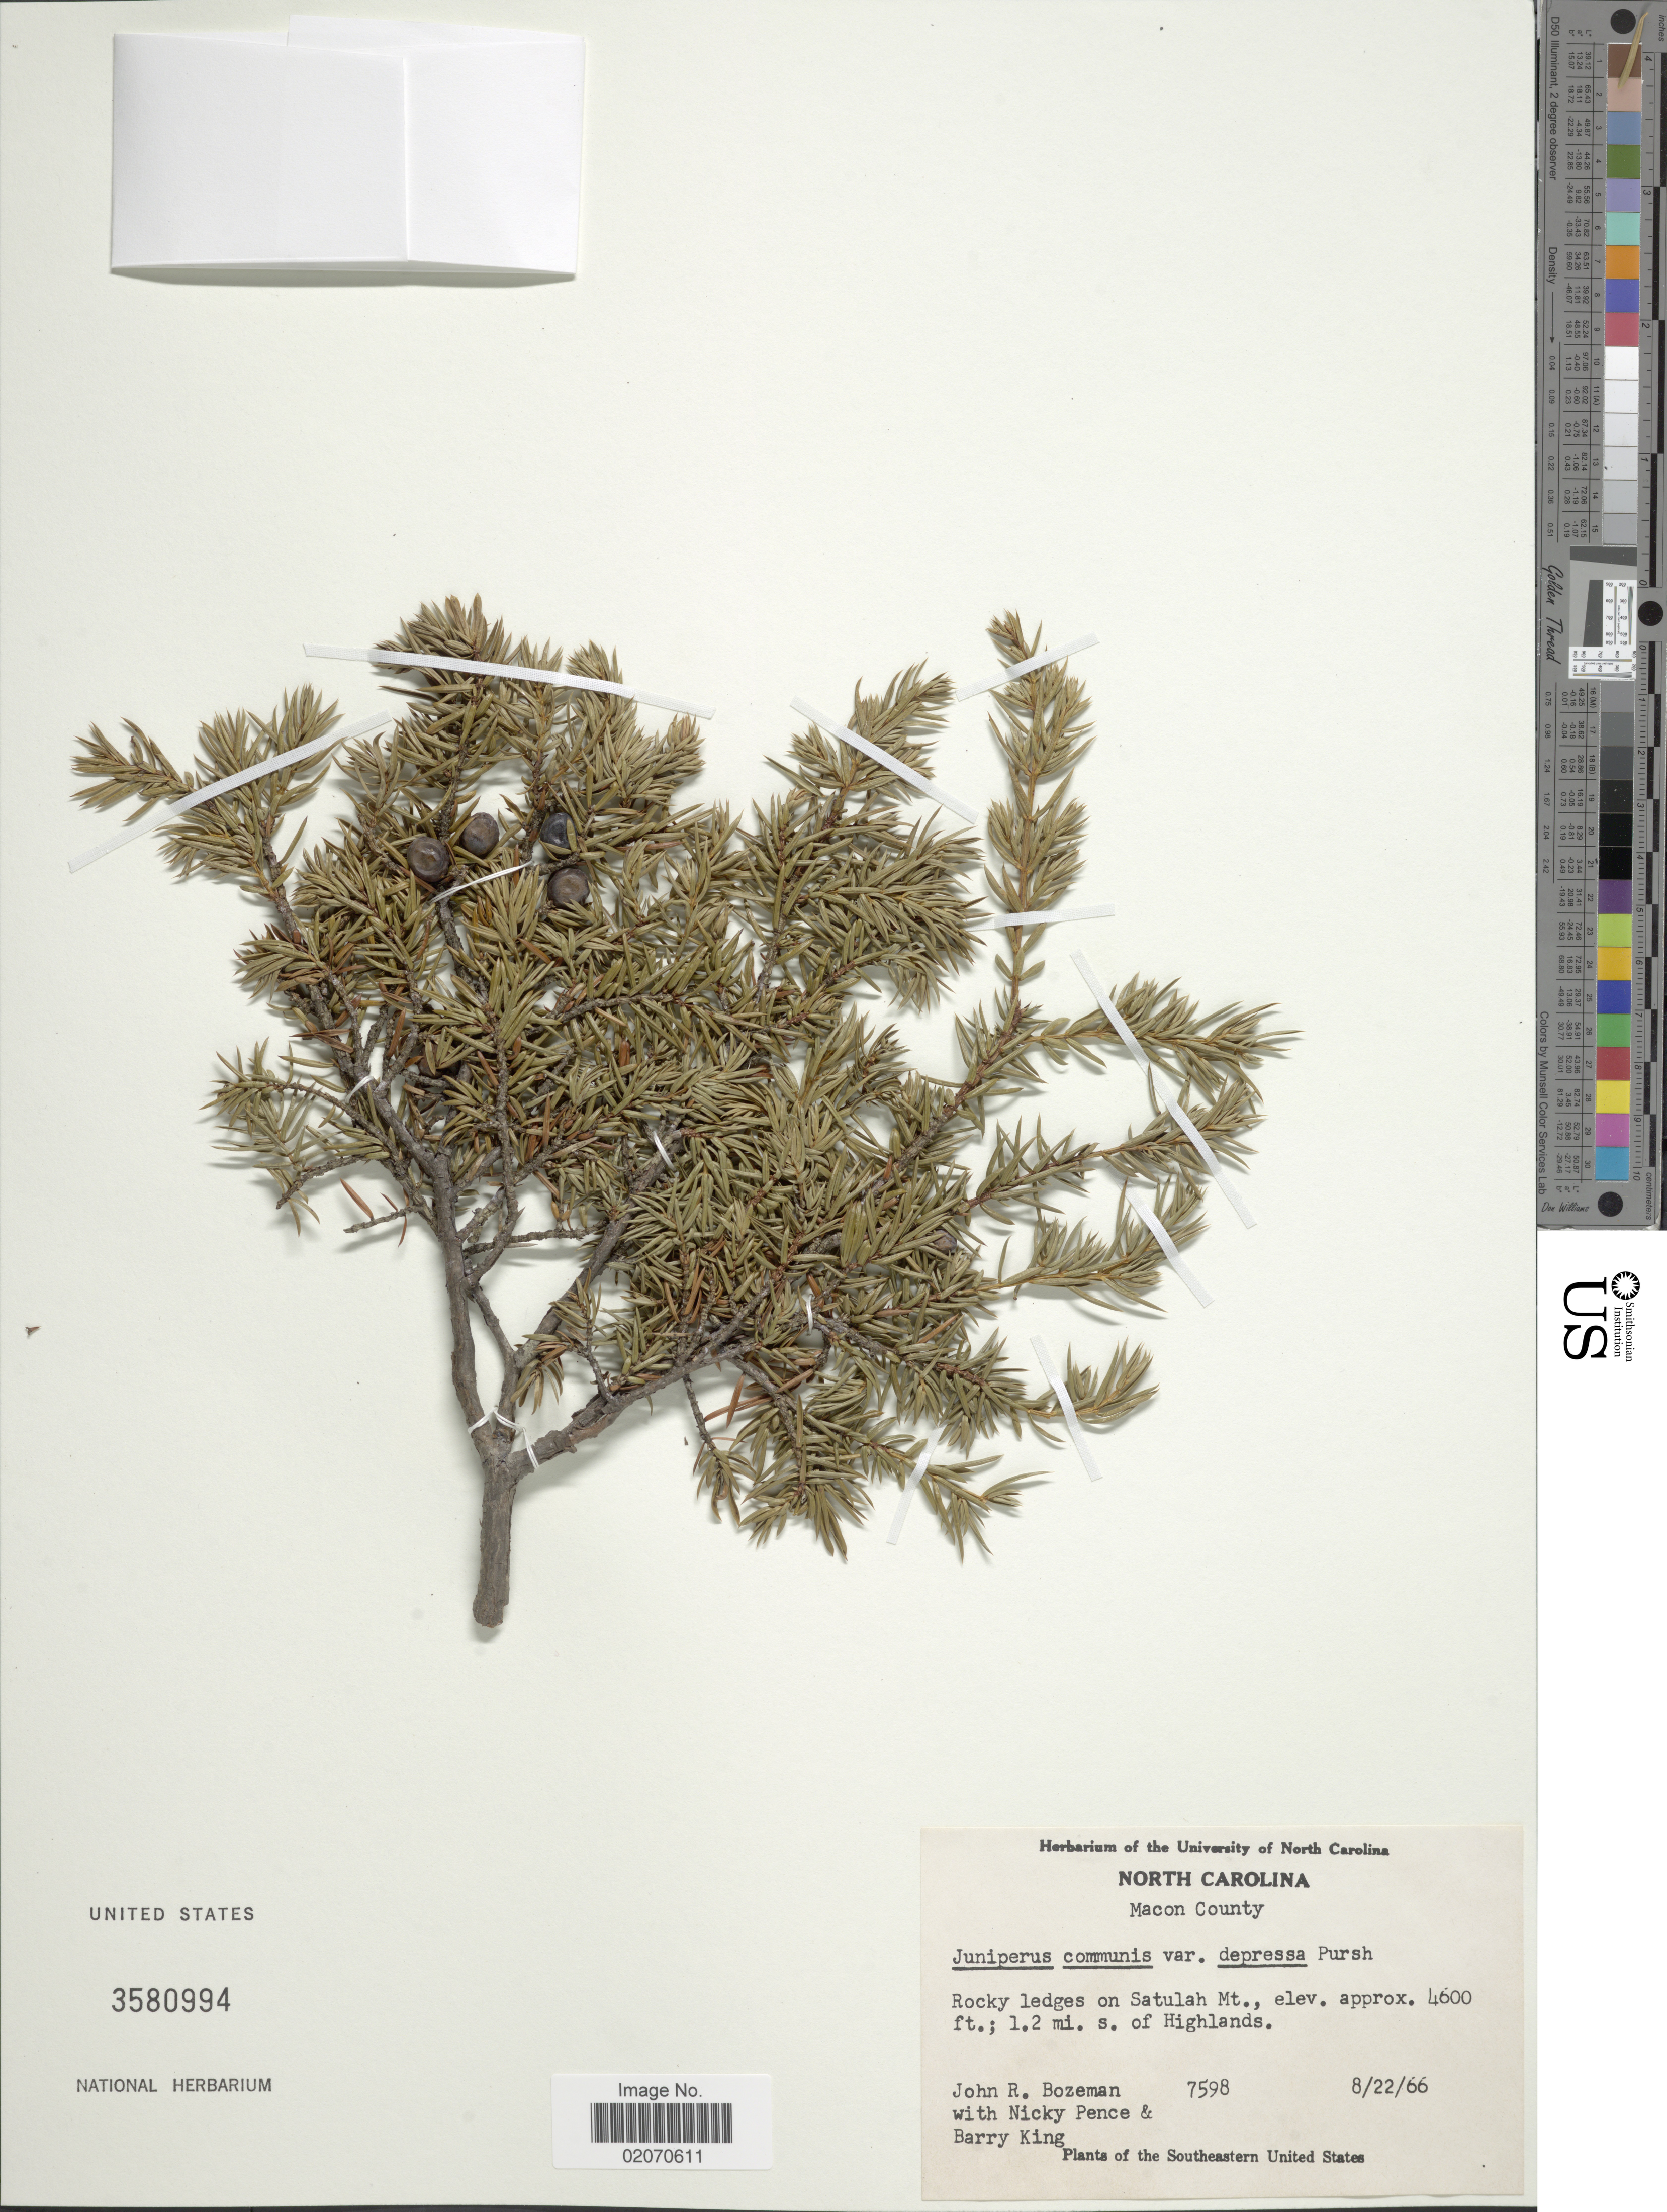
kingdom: Plantae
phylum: Tracheophyta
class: Pinopsida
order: Pinales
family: Cupressaceae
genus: Juniperus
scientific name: Juniperus communis var. depressa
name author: Pursh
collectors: J. R. Bozeman, N. Pence & B. L. King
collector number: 7898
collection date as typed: Transcribed d/m/y: 22/8/66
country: United States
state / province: North Carolina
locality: Macon County, on Satulah Mt. 1.2 mi. s. of Highlands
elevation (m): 1402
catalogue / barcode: US 3580994